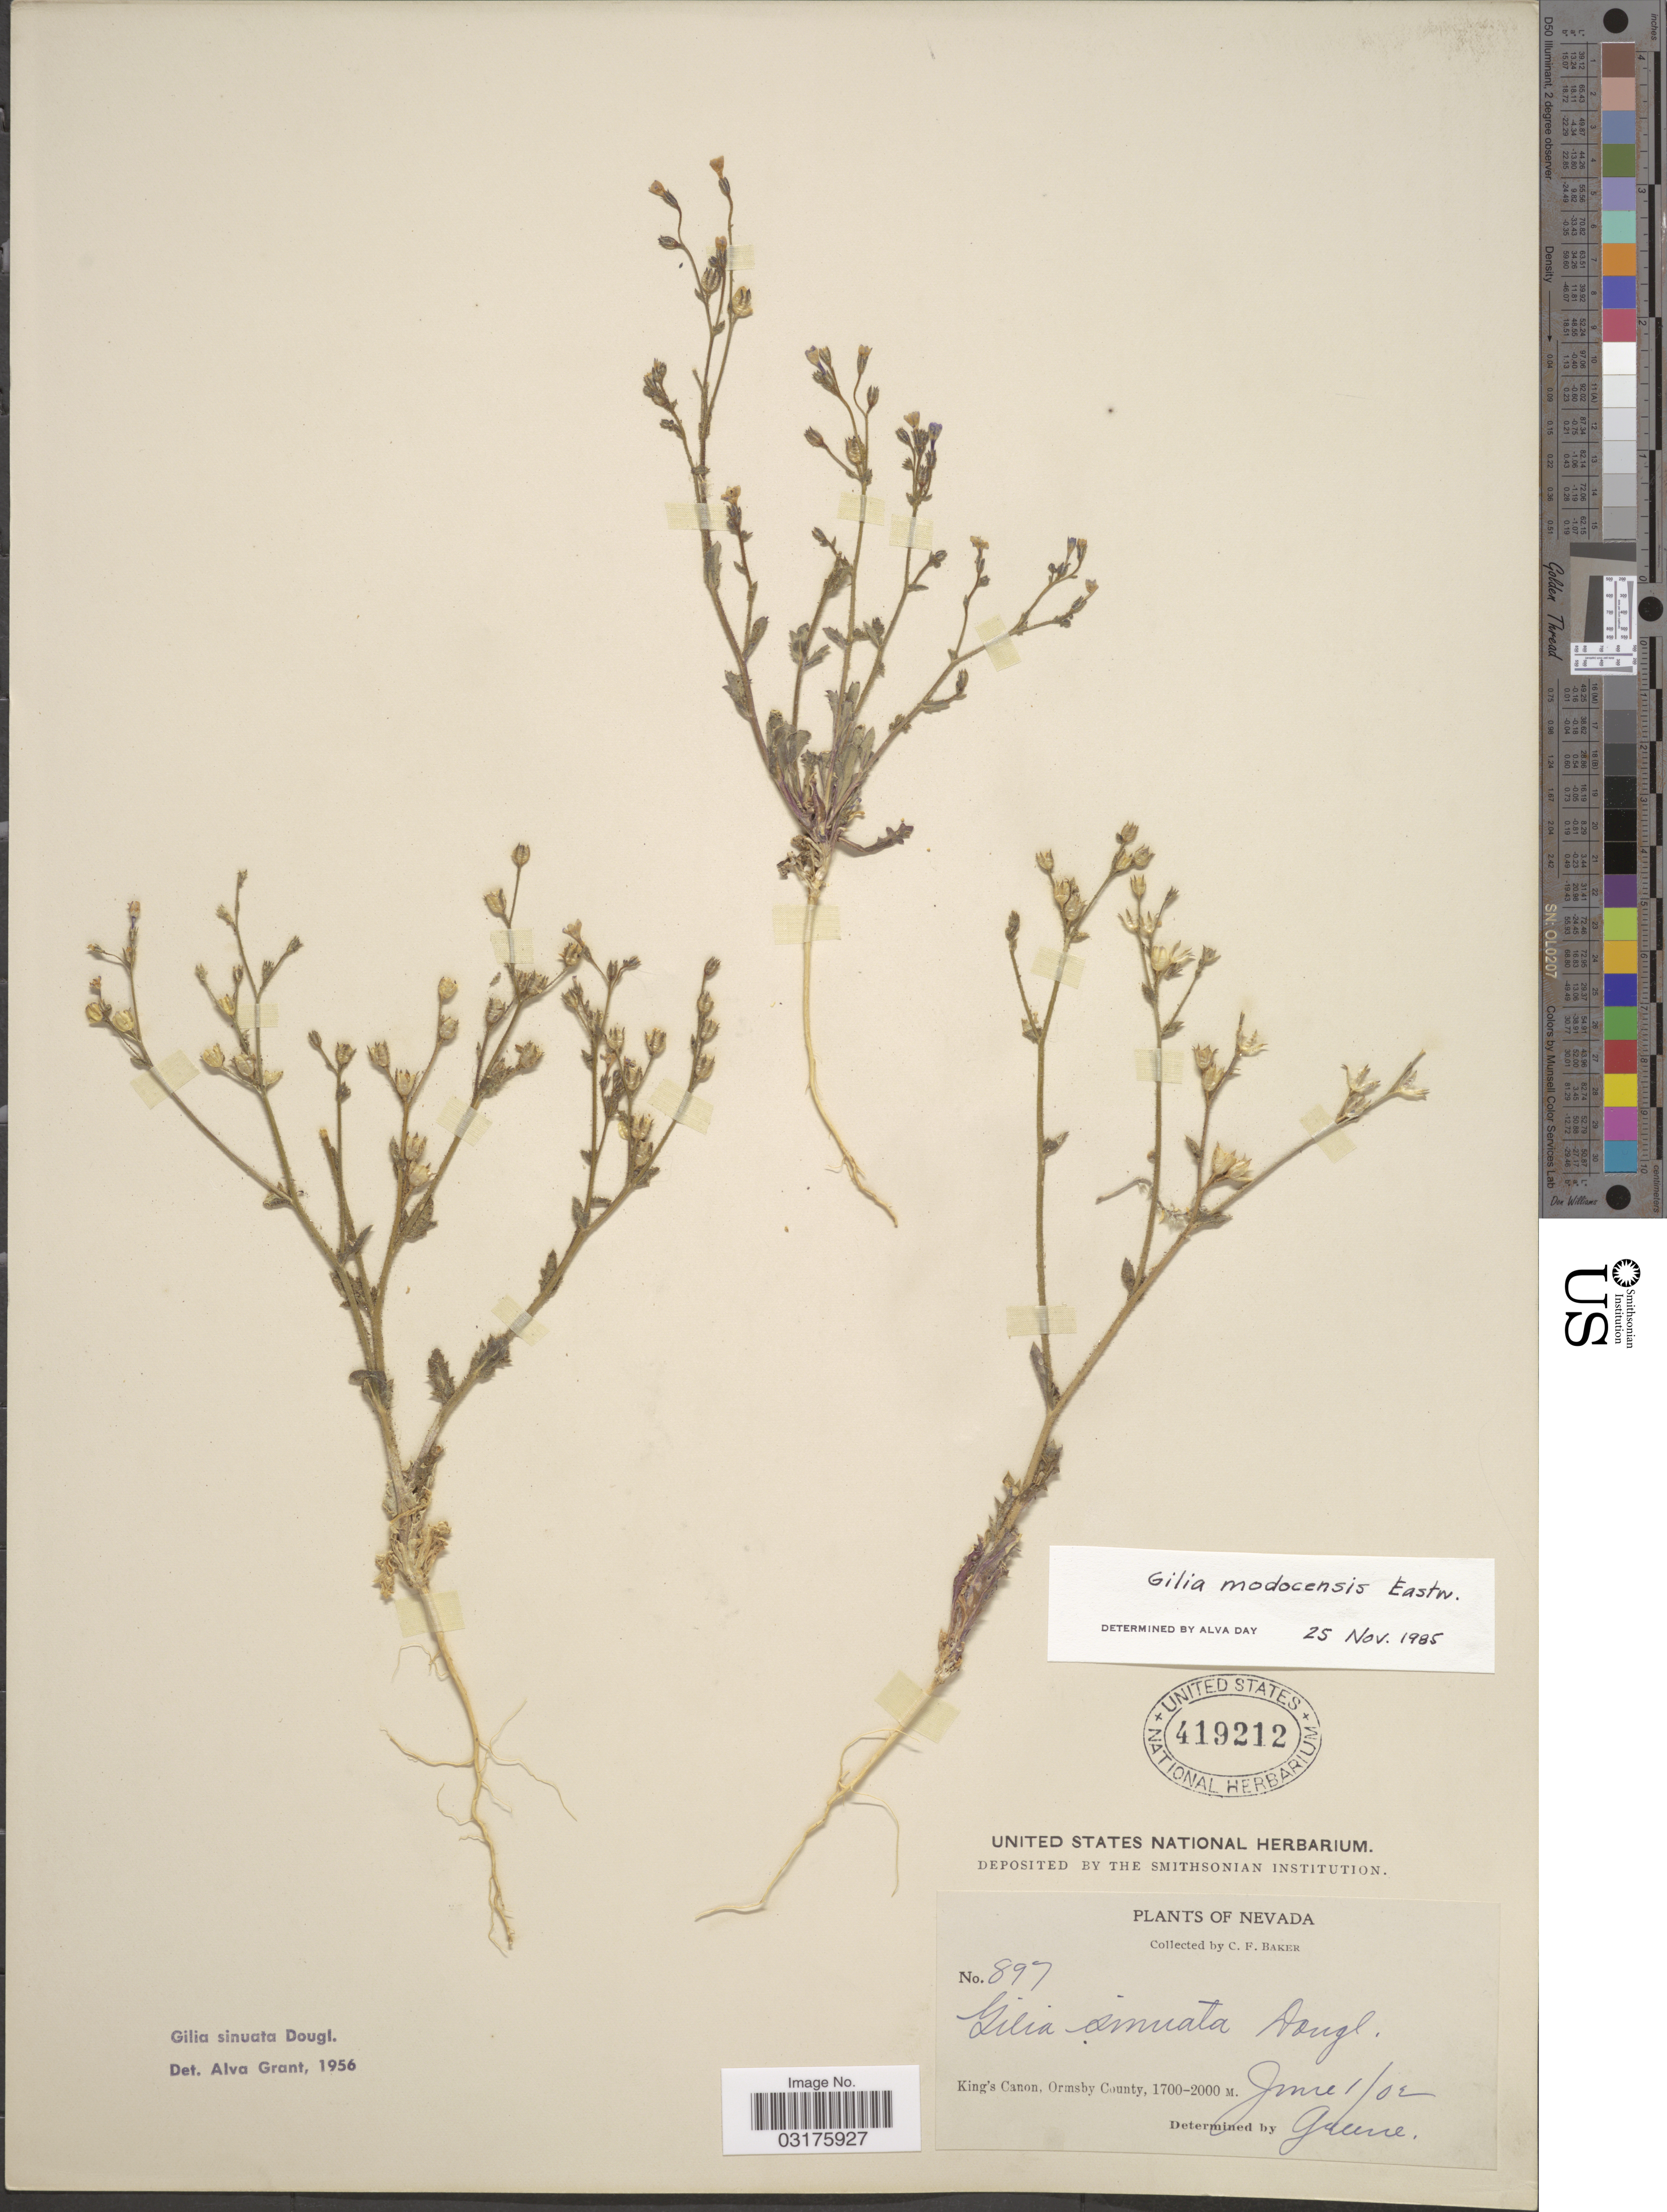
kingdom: Plantae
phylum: Tracheophyta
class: Magnoliopsida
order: Ericales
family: Polemoniaceae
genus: Gilia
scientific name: Gilia modocensis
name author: Eastw.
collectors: C. F. Baker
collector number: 897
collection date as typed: Transcribed d/m/y: 1/6/2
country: United States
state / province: Nevada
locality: King's Canon, Ormsby County.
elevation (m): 1700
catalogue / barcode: US 419212